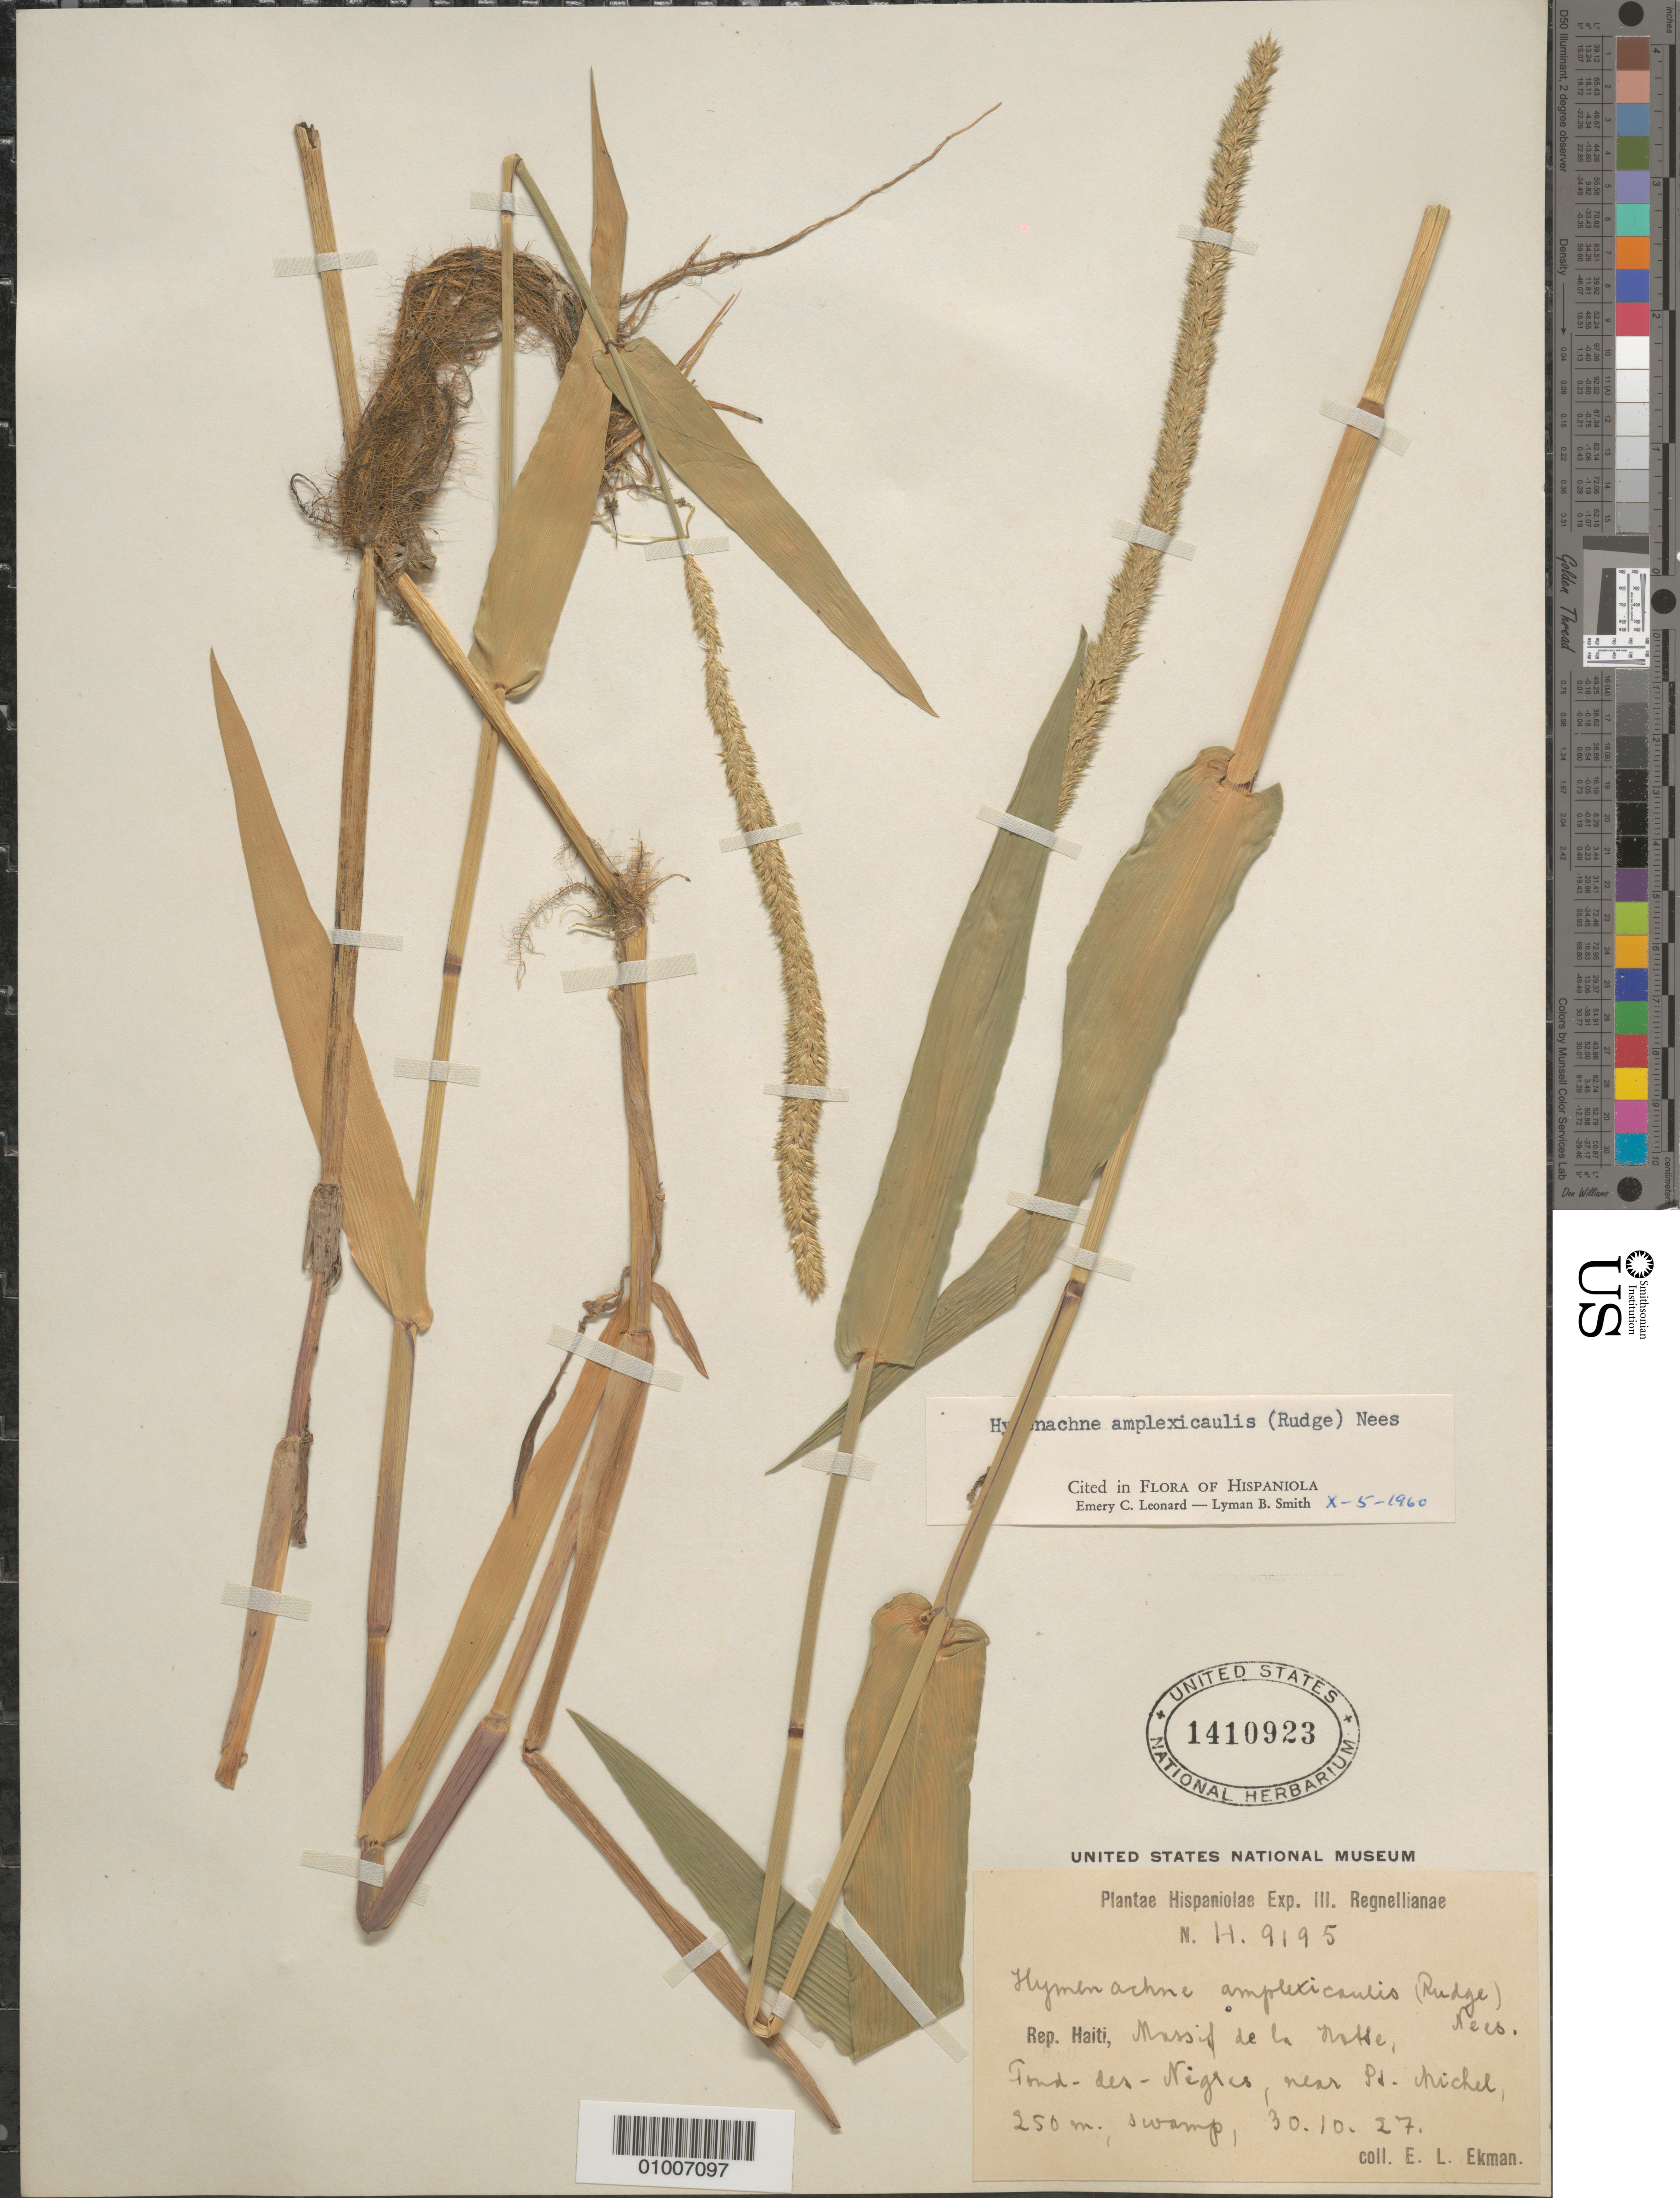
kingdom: Plantae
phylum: Tracheophyta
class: Liliopsida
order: Poales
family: Poaceae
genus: Hymenachne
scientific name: Hymenachne amplexicaulis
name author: (Rudge) Nees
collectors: E. L. Ekman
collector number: H 9195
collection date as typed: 30 Oct 1927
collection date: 1927-10-30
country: Haiti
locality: Fonds-des-Nègres, massif de la ____ (unclear)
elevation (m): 250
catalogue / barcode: US 1410923